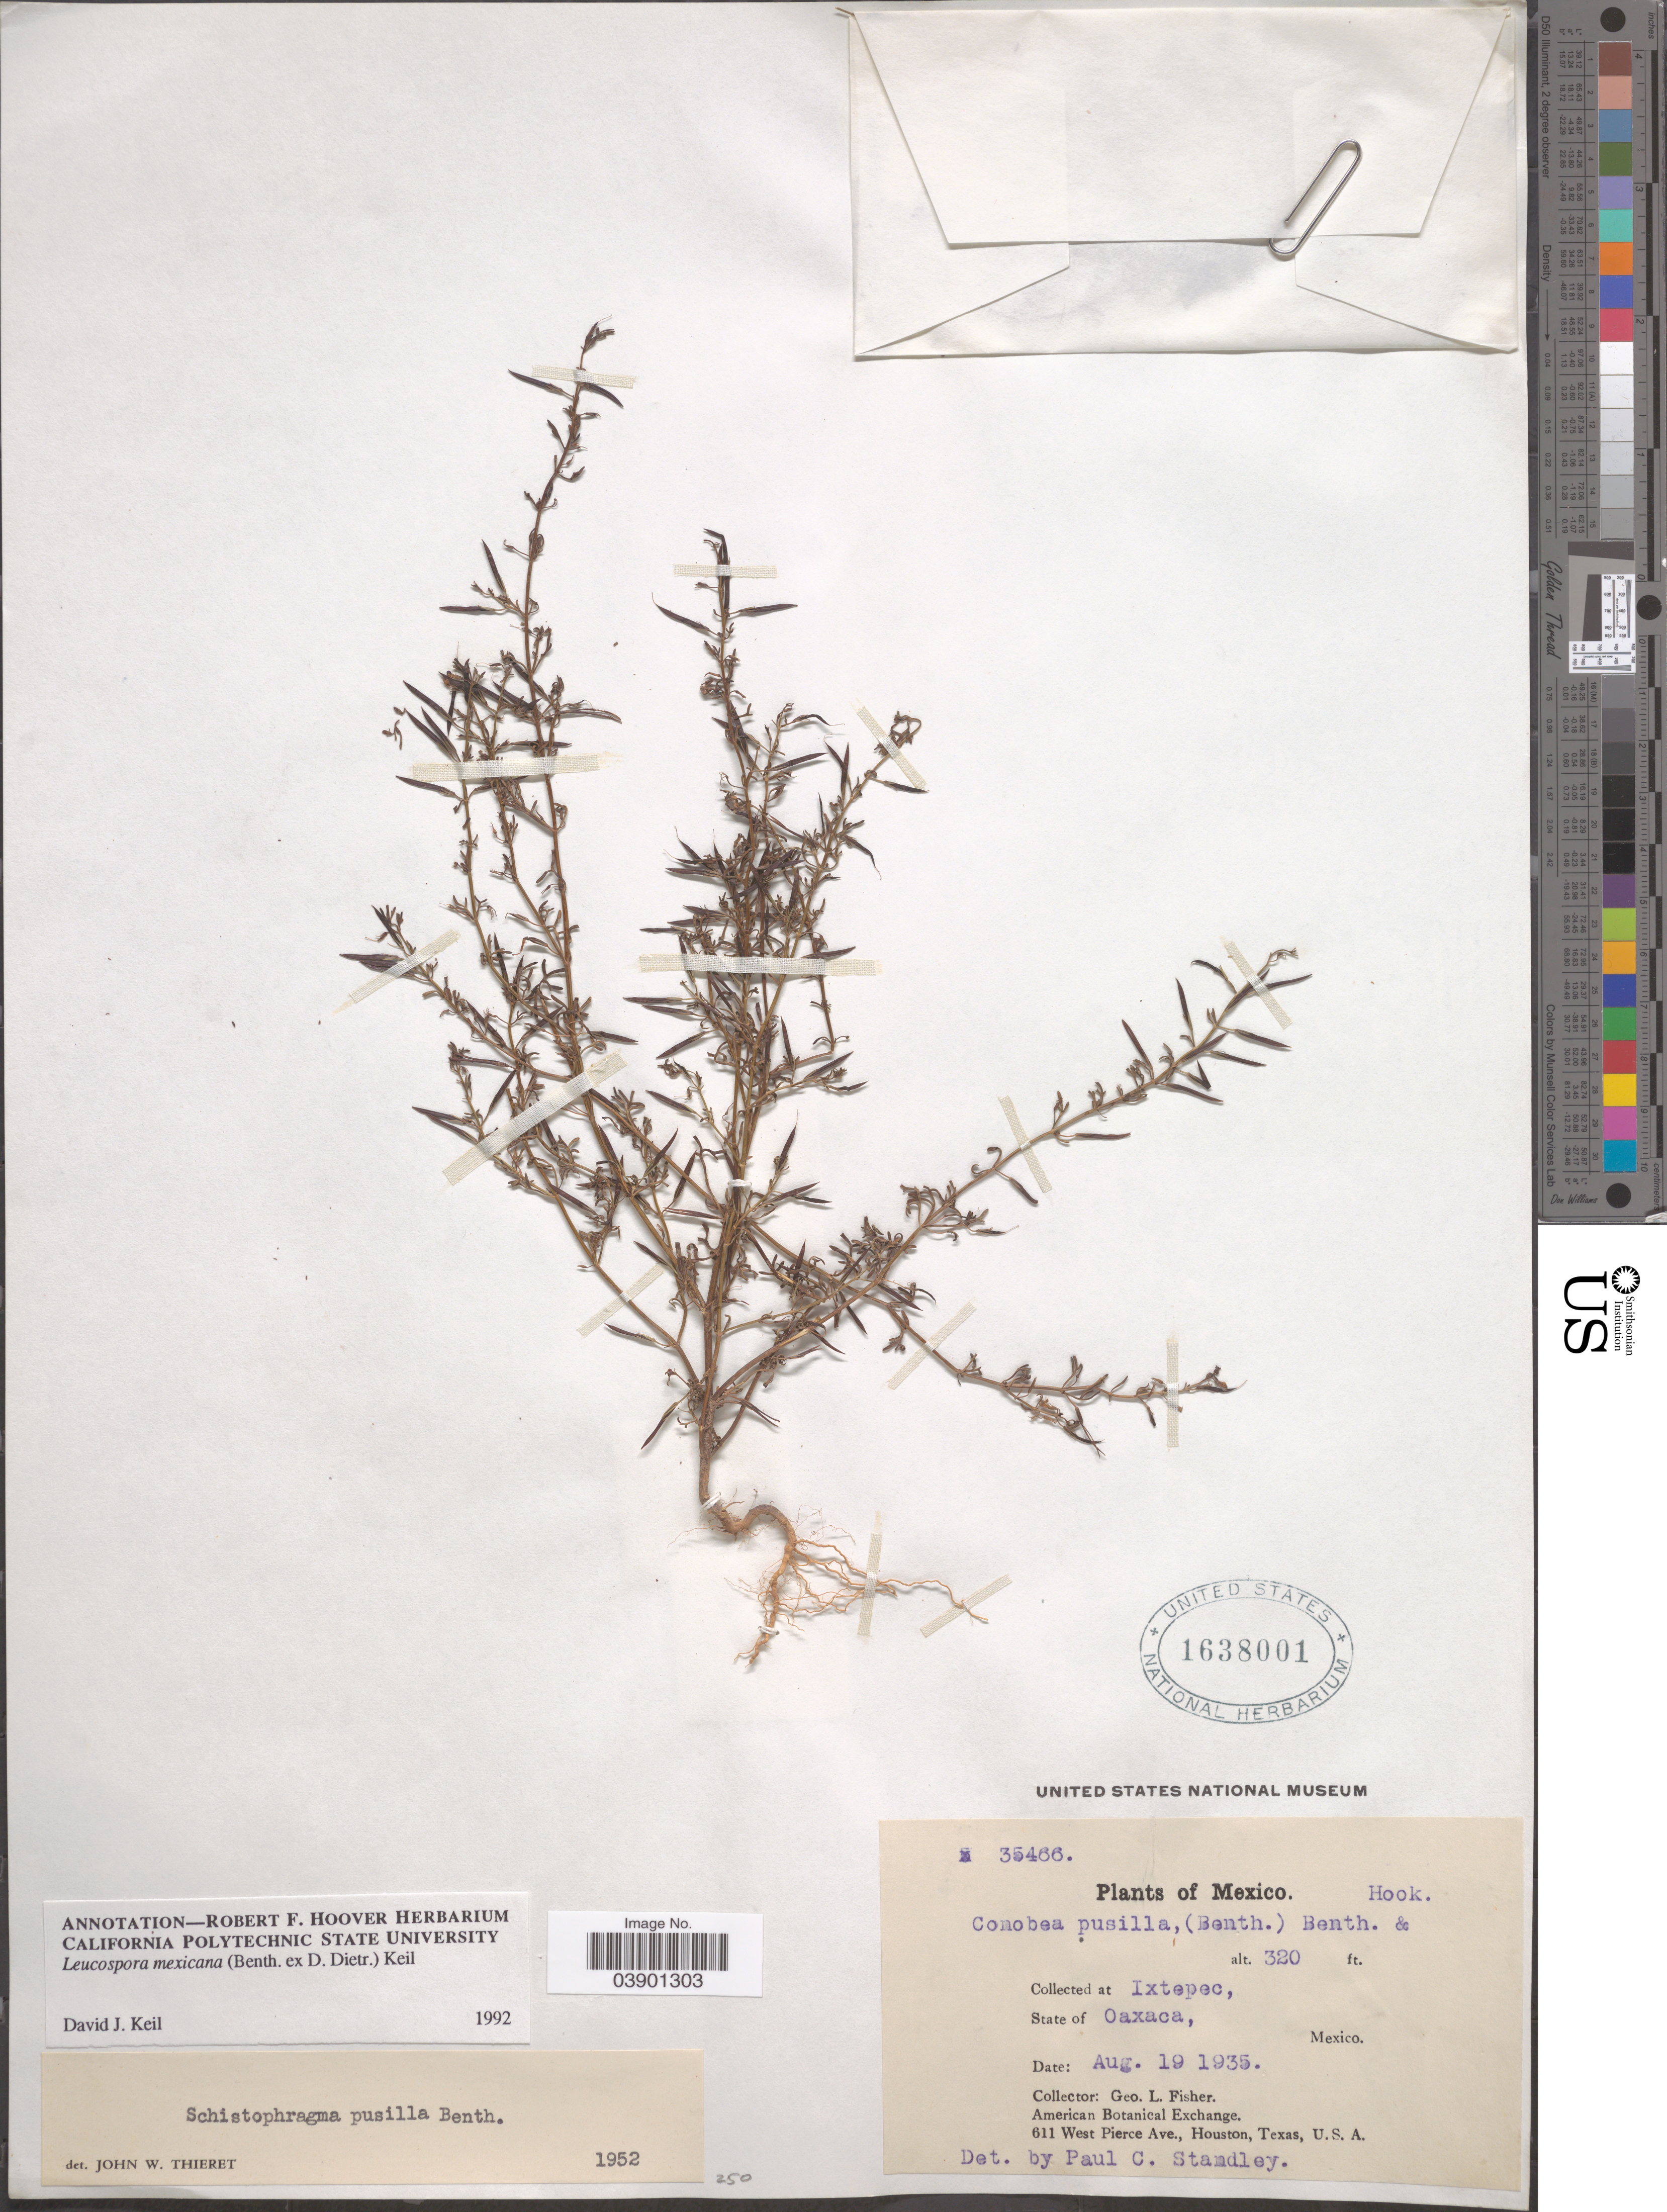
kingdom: Plantae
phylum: Tracheophyta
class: Magnoliopsida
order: Lamiales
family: Plantaginaceae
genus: Schistophragma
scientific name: Schistophragma pusillum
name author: Benth.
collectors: G. L. Fisher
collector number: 35466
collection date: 1935-08-19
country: Mexico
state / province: Oaxaca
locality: At Ixtepec.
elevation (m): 98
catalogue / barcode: US 1638001